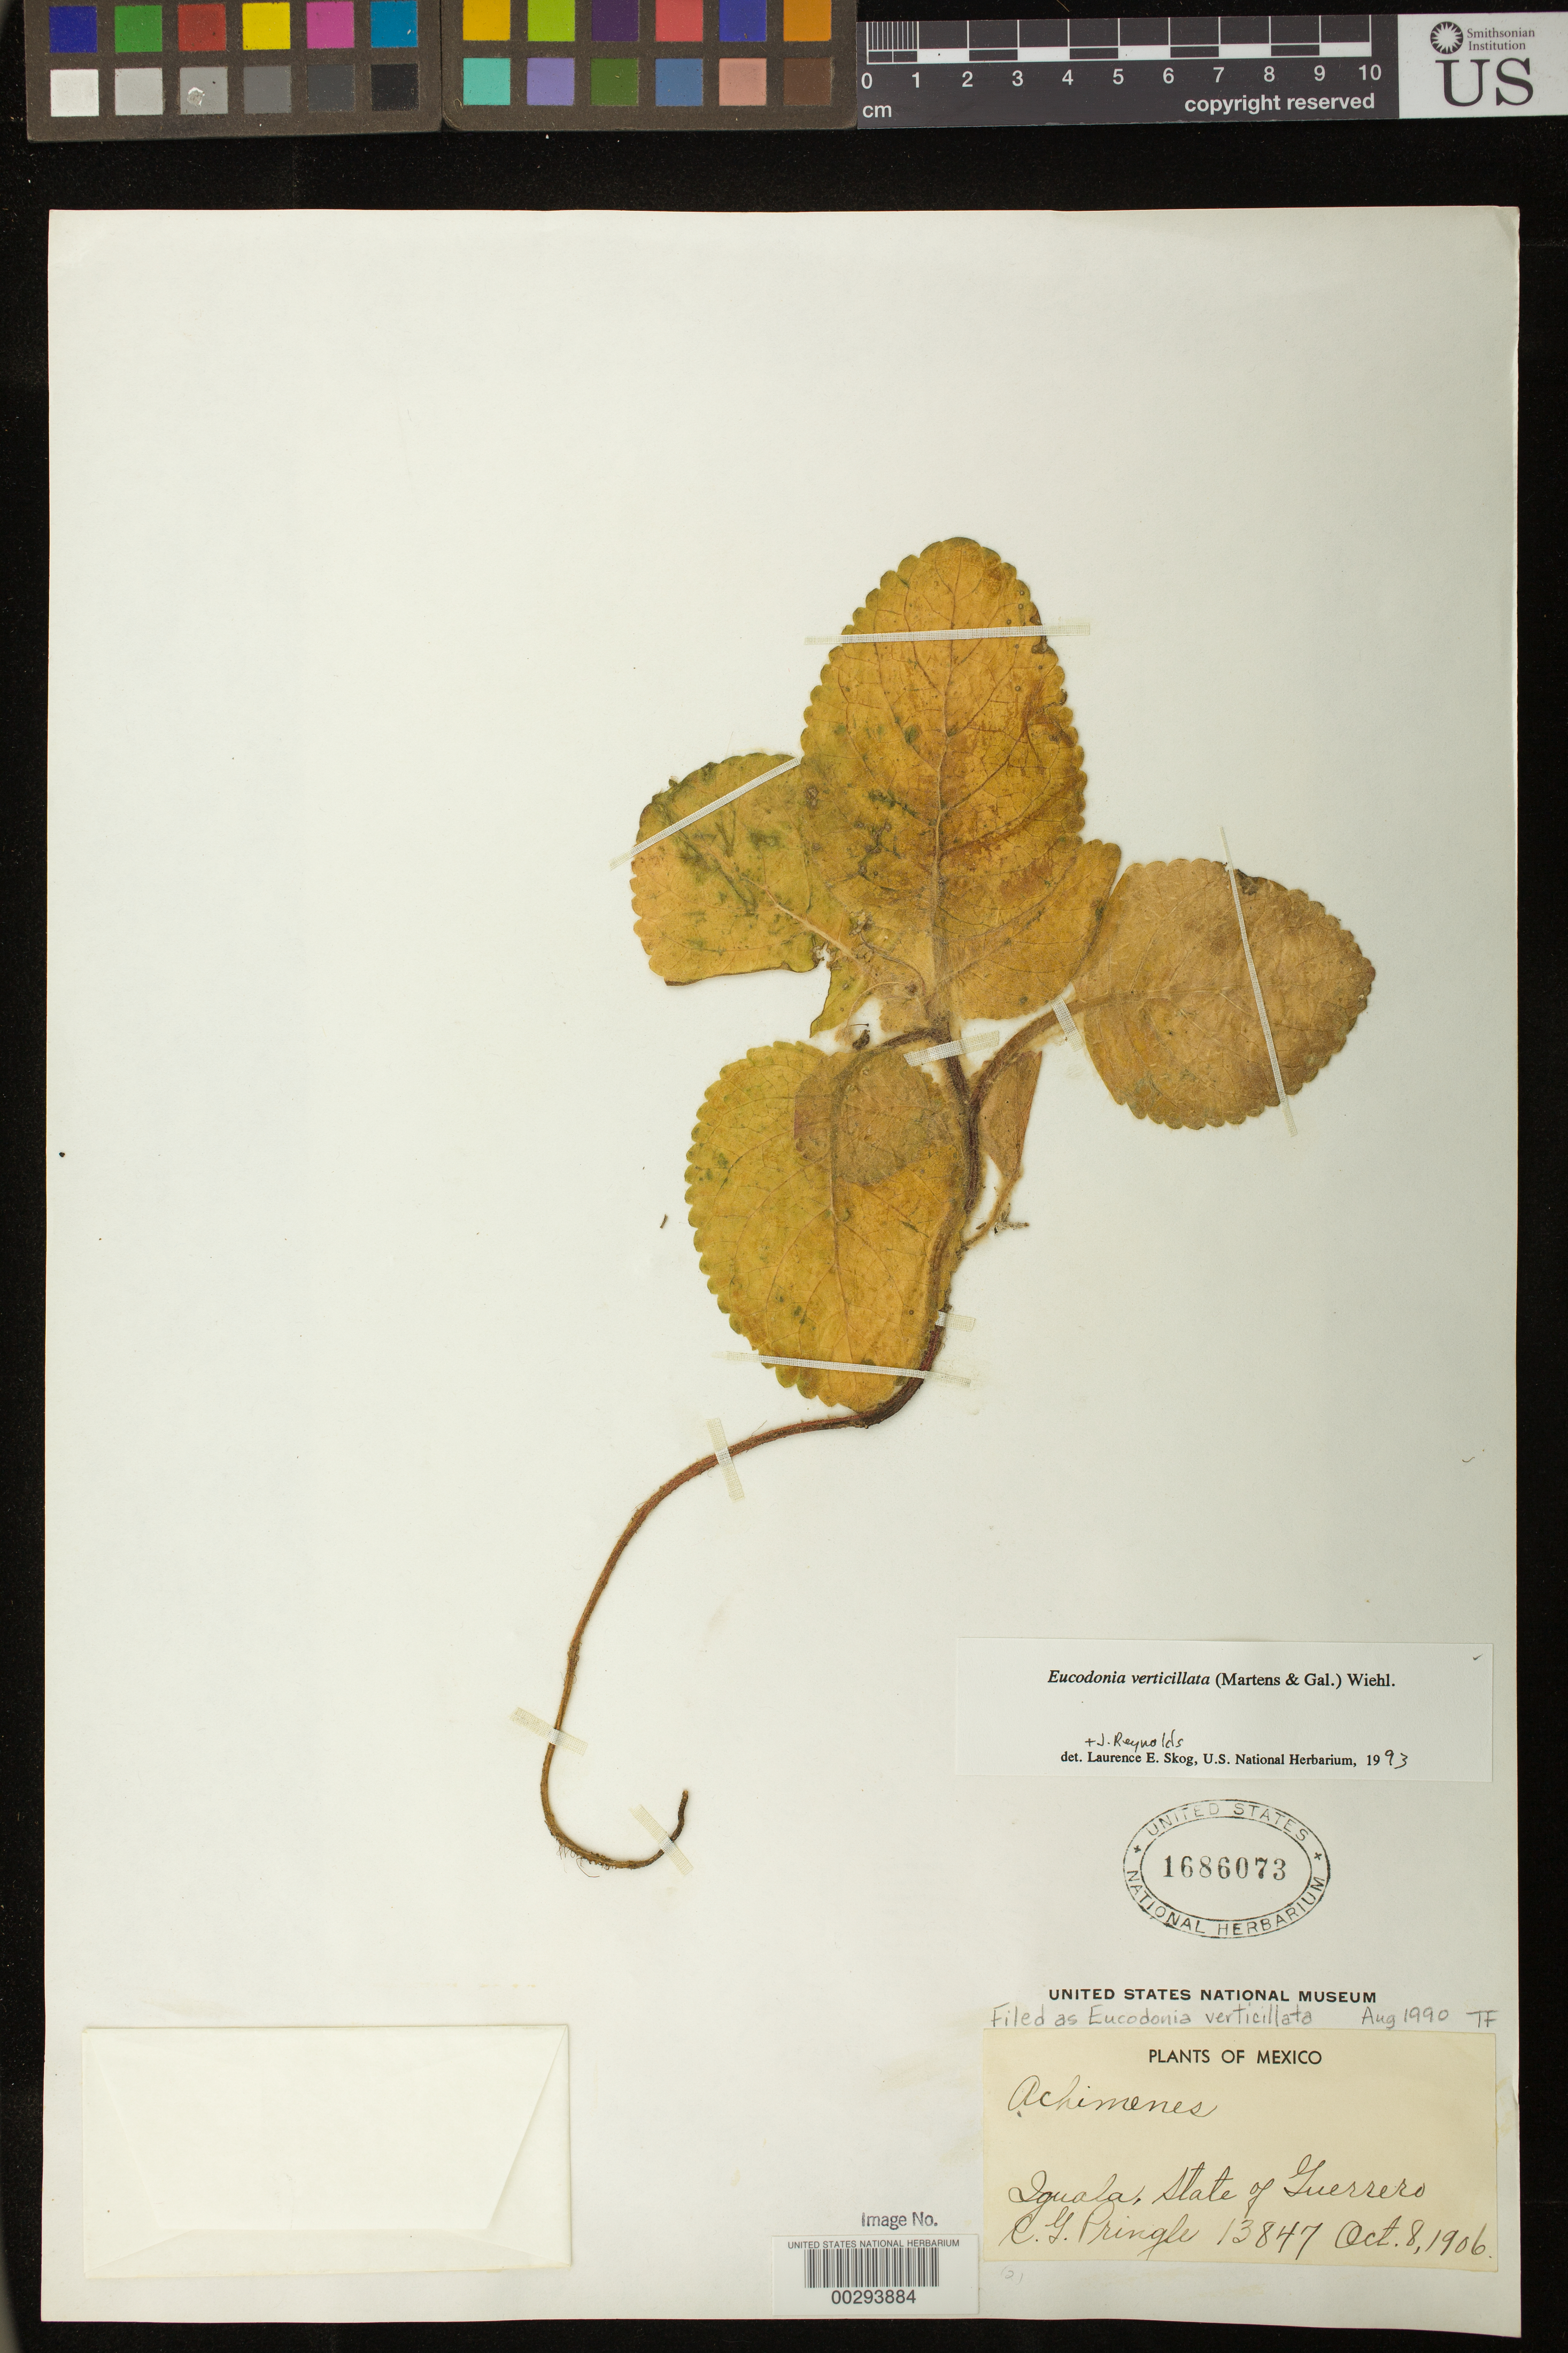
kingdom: Plantae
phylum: Tracheophyta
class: Magnoliopsida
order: Lamiales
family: Gesneriaceae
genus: Eucodonia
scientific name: Eucodonia verticillata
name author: (M. Martens & Galeotti) Wiehler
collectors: C. G. Pringle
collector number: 13847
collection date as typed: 08 Oct 1906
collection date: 1906-10-08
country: Mexico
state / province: Guerrero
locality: Iguala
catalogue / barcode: US 1686073